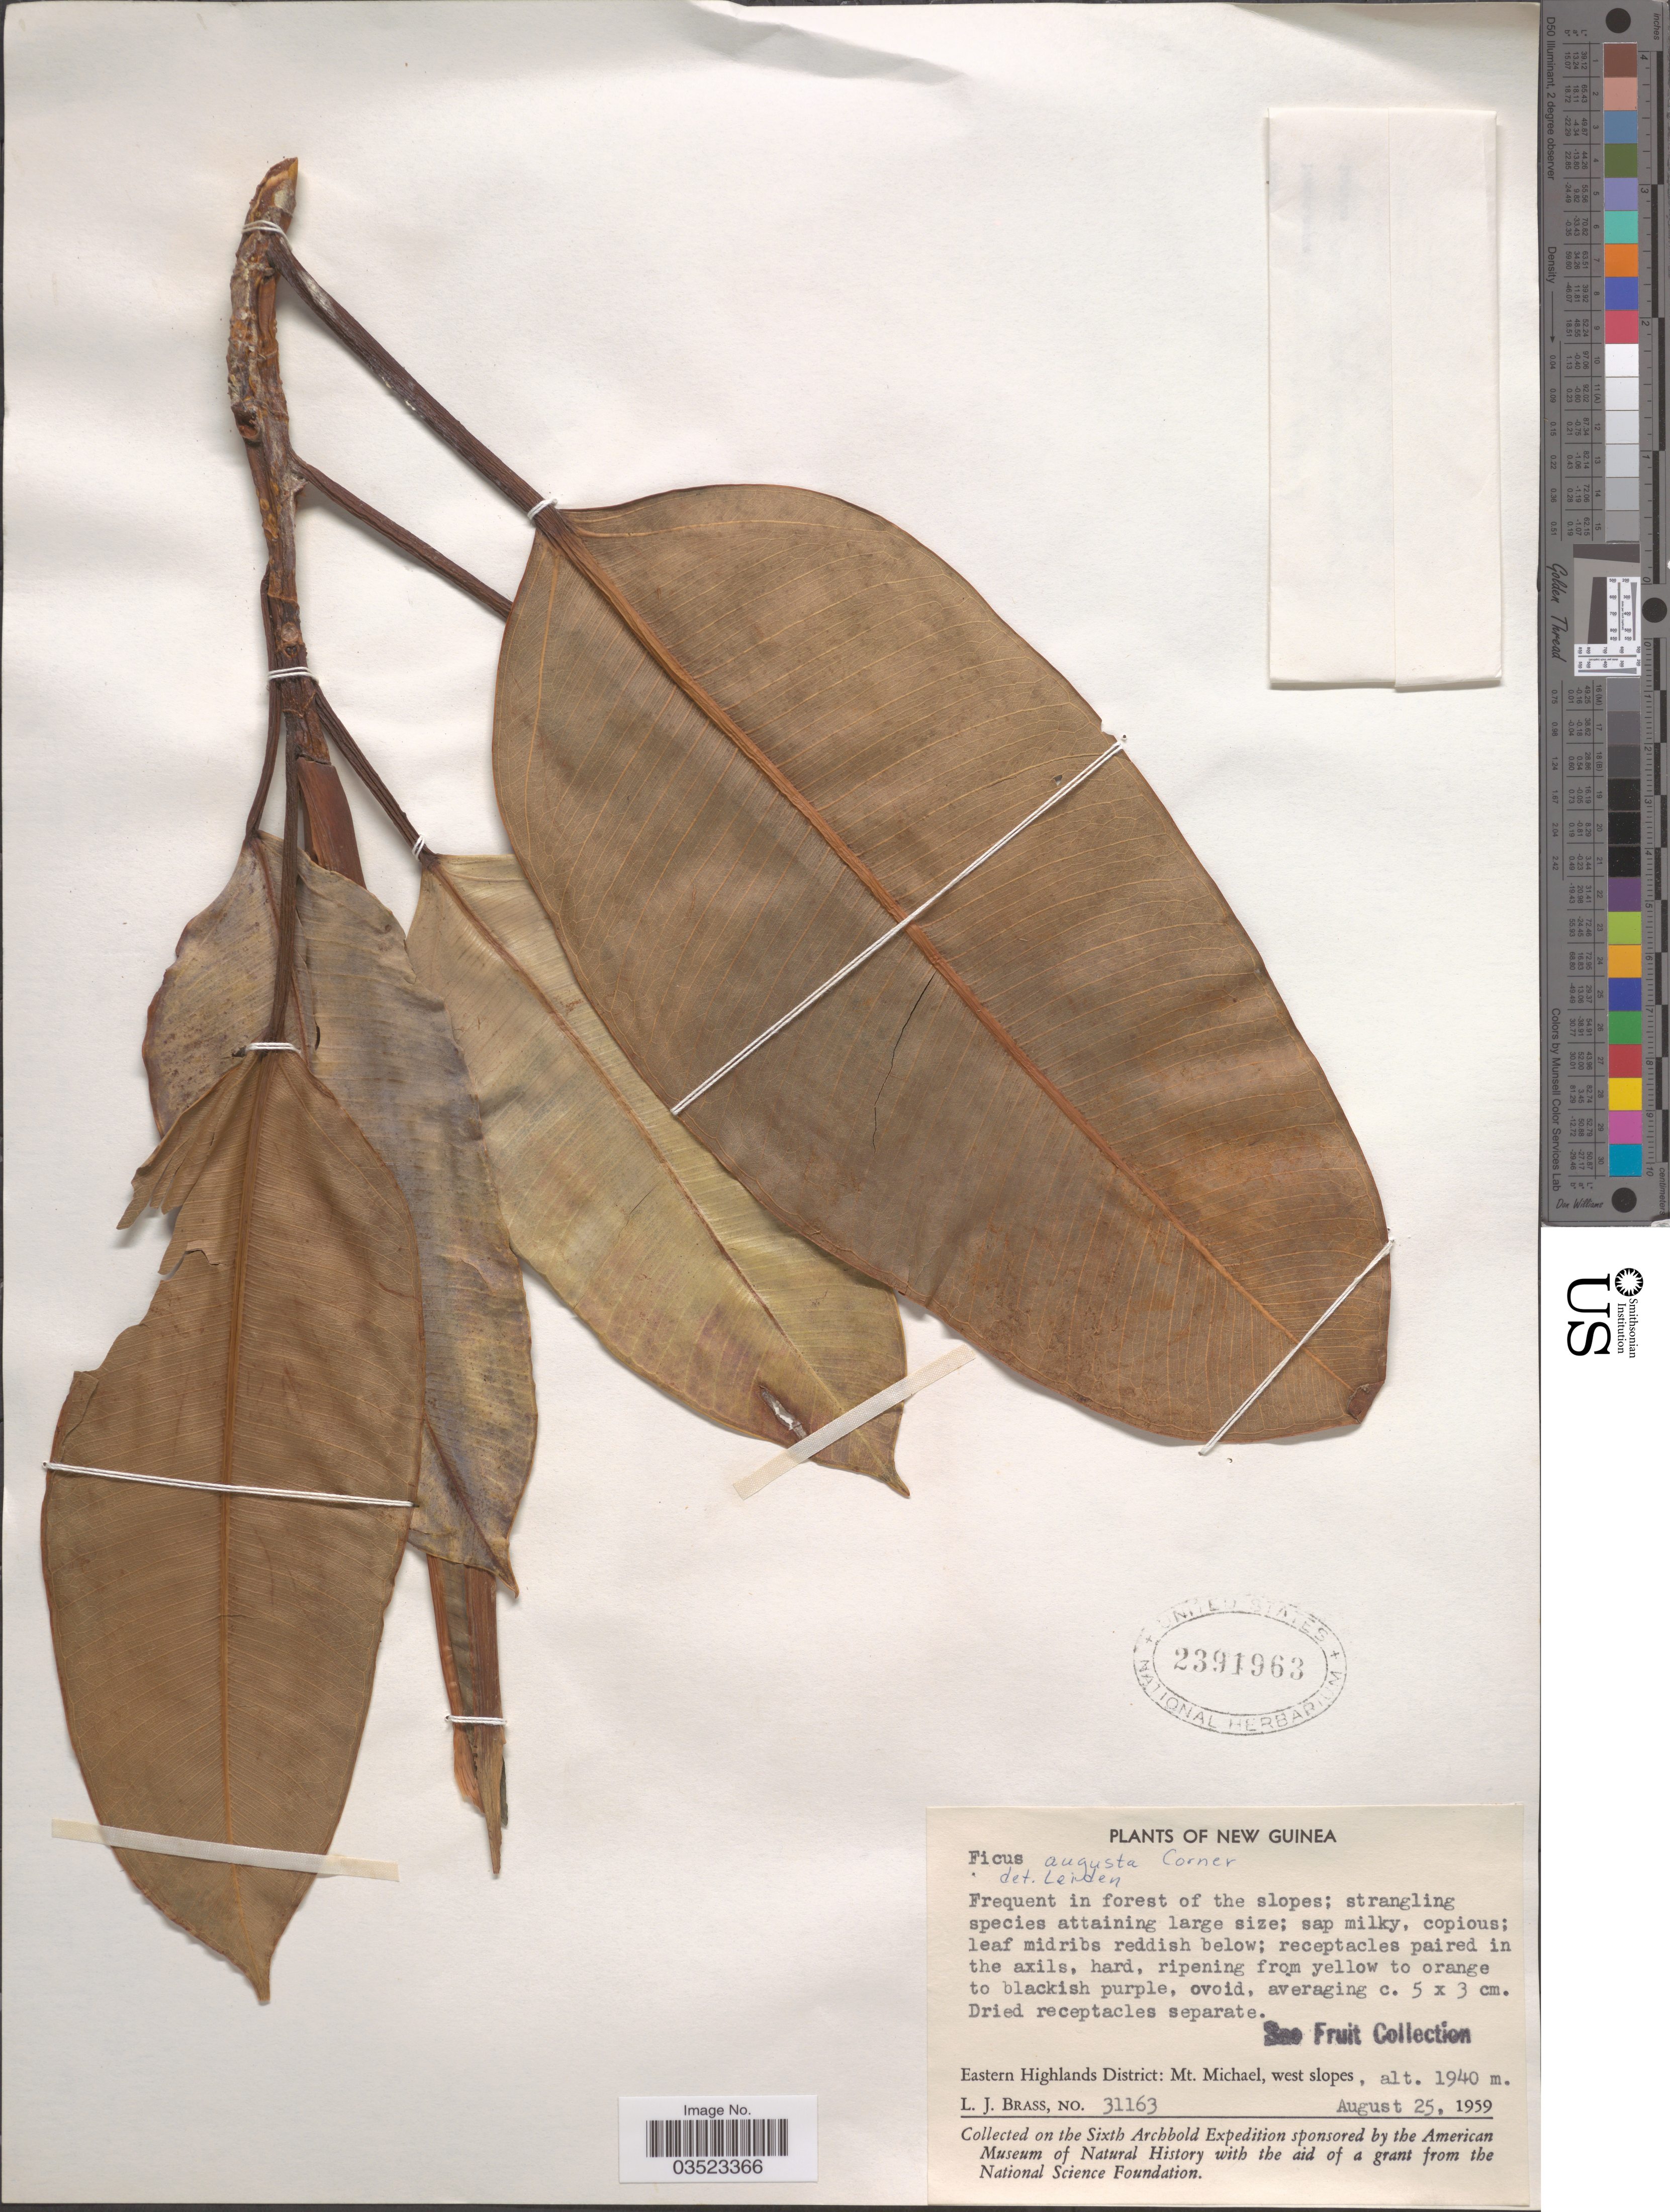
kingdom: Plantae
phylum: Tracheophyta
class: Magnoliopsida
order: Rosales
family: Moraceae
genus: Ficus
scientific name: Ficus augusta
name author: Corner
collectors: L. J. Brass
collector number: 31163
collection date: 1959-08-25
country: Papua New Guinea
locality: New Guinea. Eastern Highlands District: Mt. Michael, west slopes.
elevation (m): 1940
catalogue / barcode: US 2391963